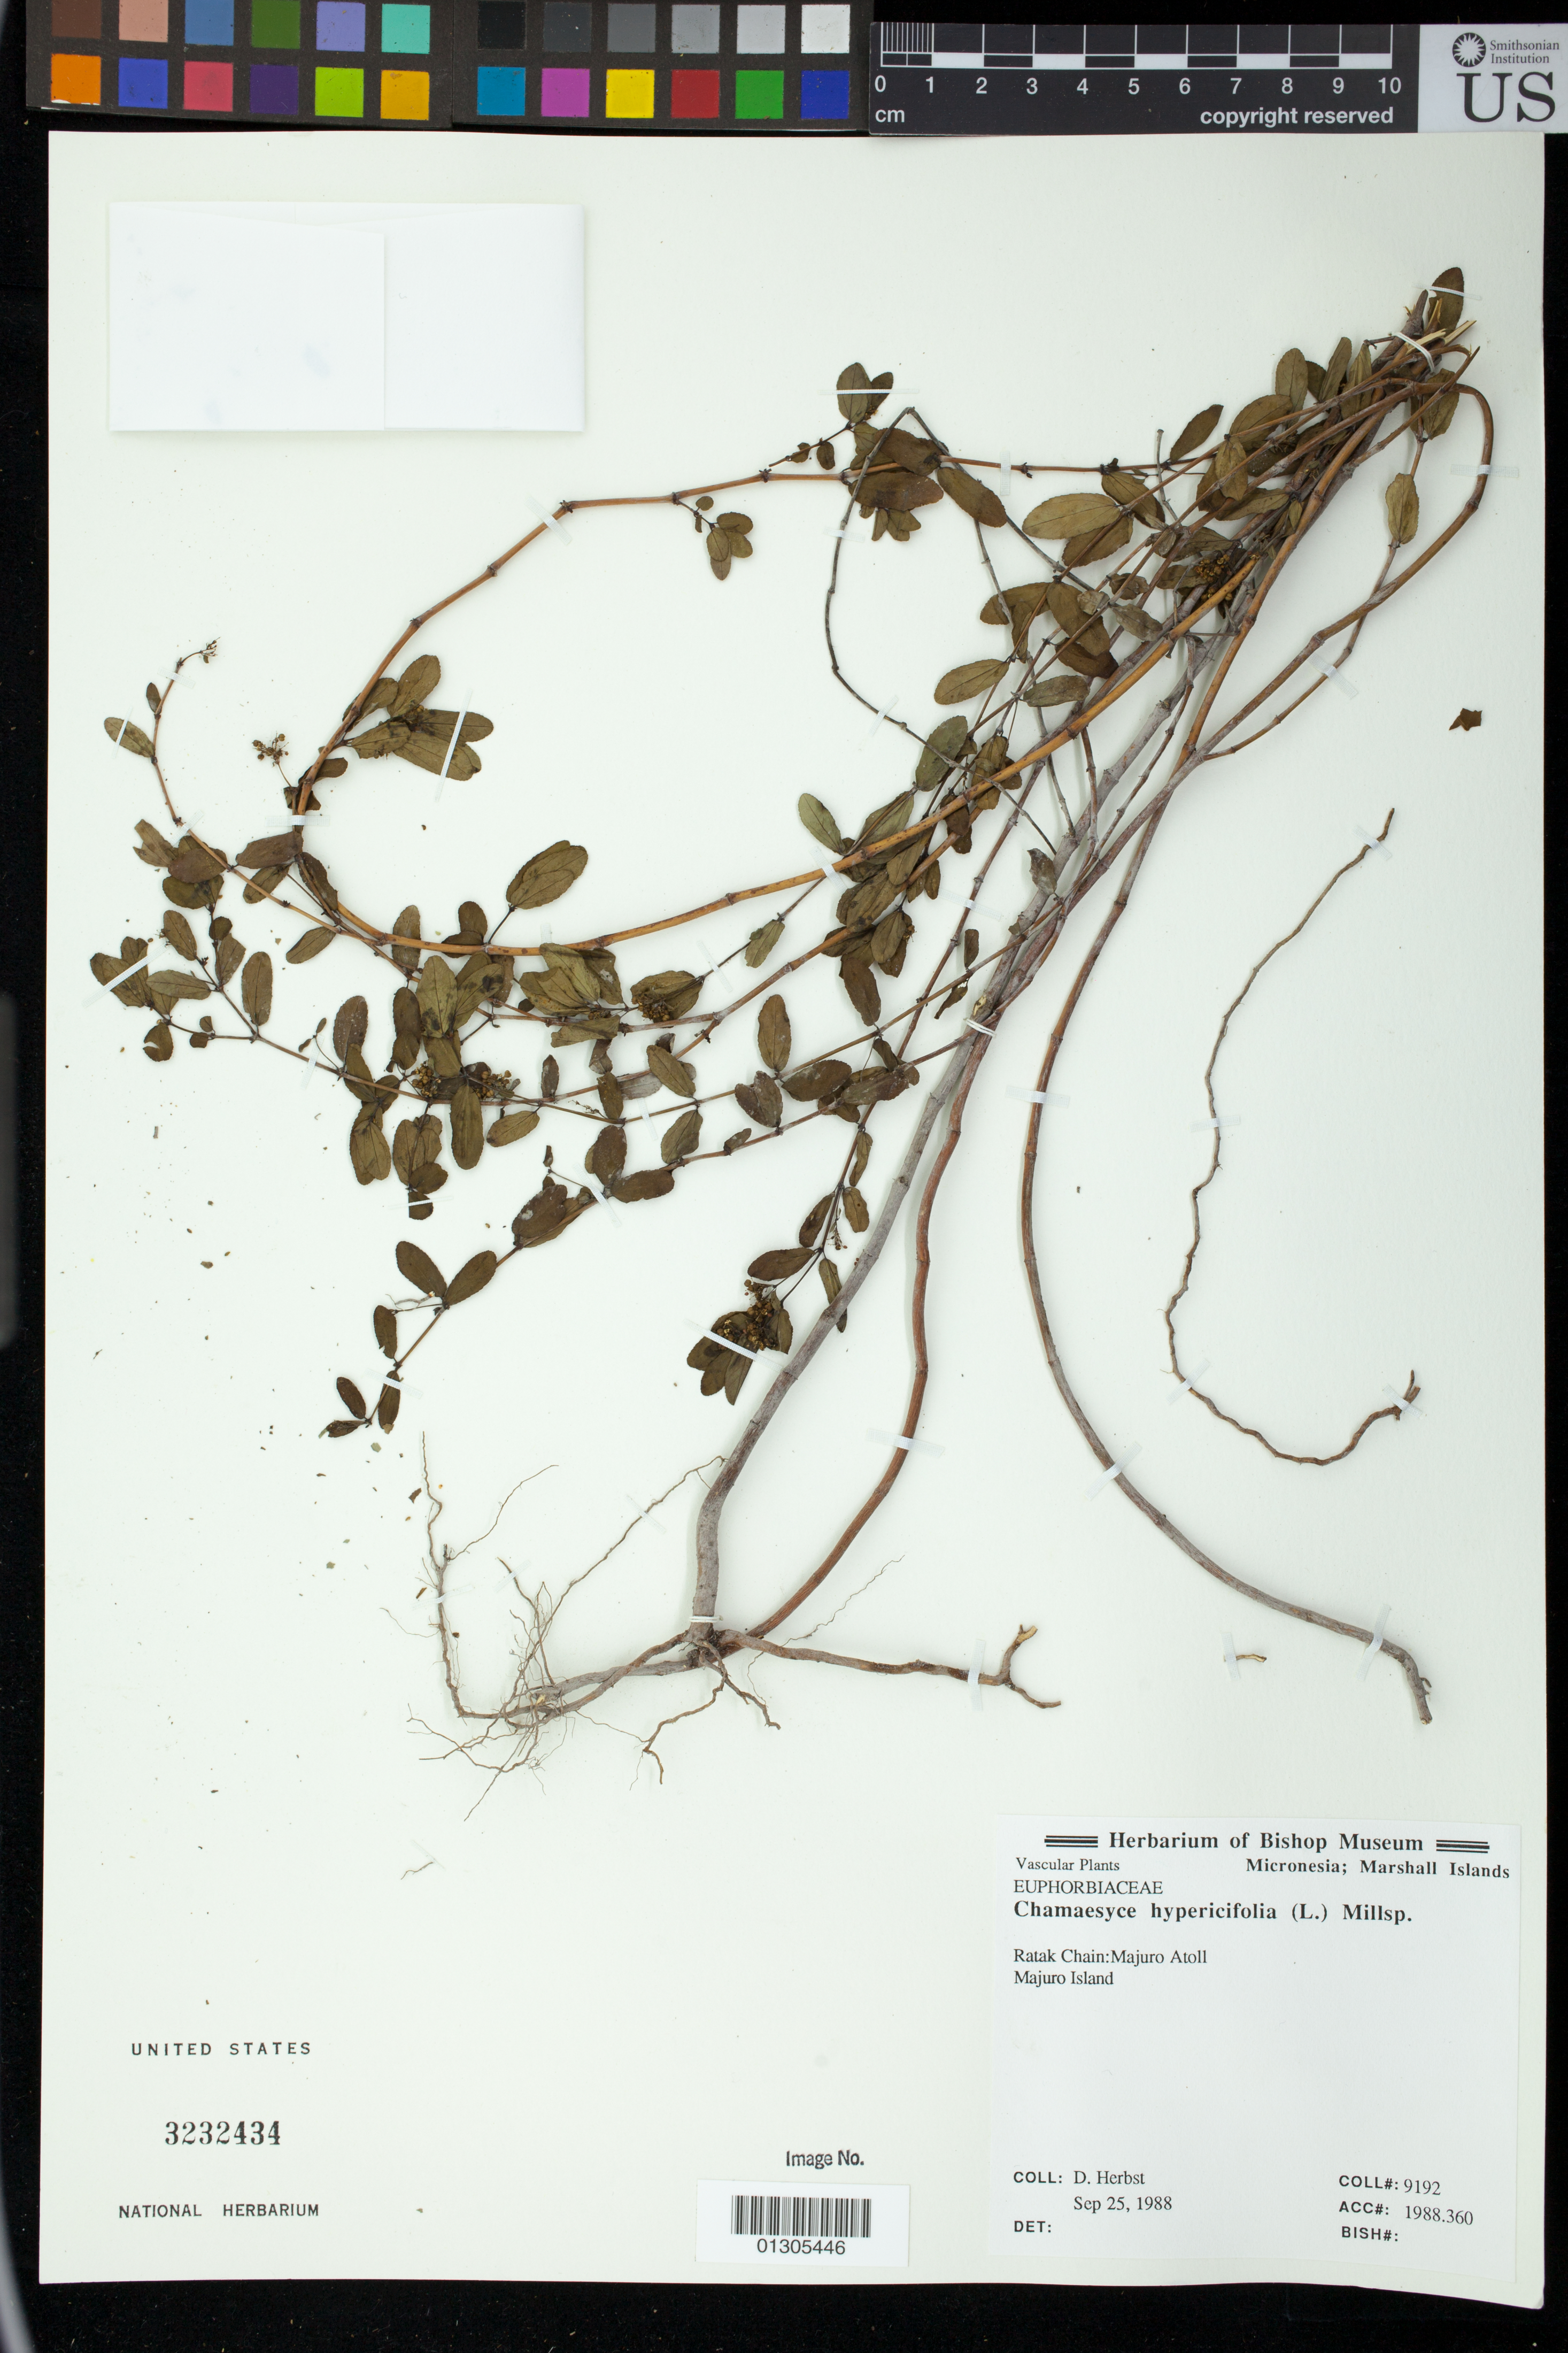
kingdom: Plantae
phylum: Tracheophyta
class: Magnoliopsida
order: Malpighiales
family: Euphorbiaceae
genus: Euphorbia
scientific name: Euphorbia hypericifolia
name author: L.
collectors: D. R. Herbst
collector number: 9192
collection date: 1988-09-25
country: Marshall Islands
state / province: Majuro Atoll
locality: Ratak Chain; Majuro Island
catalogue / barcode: US 3232434